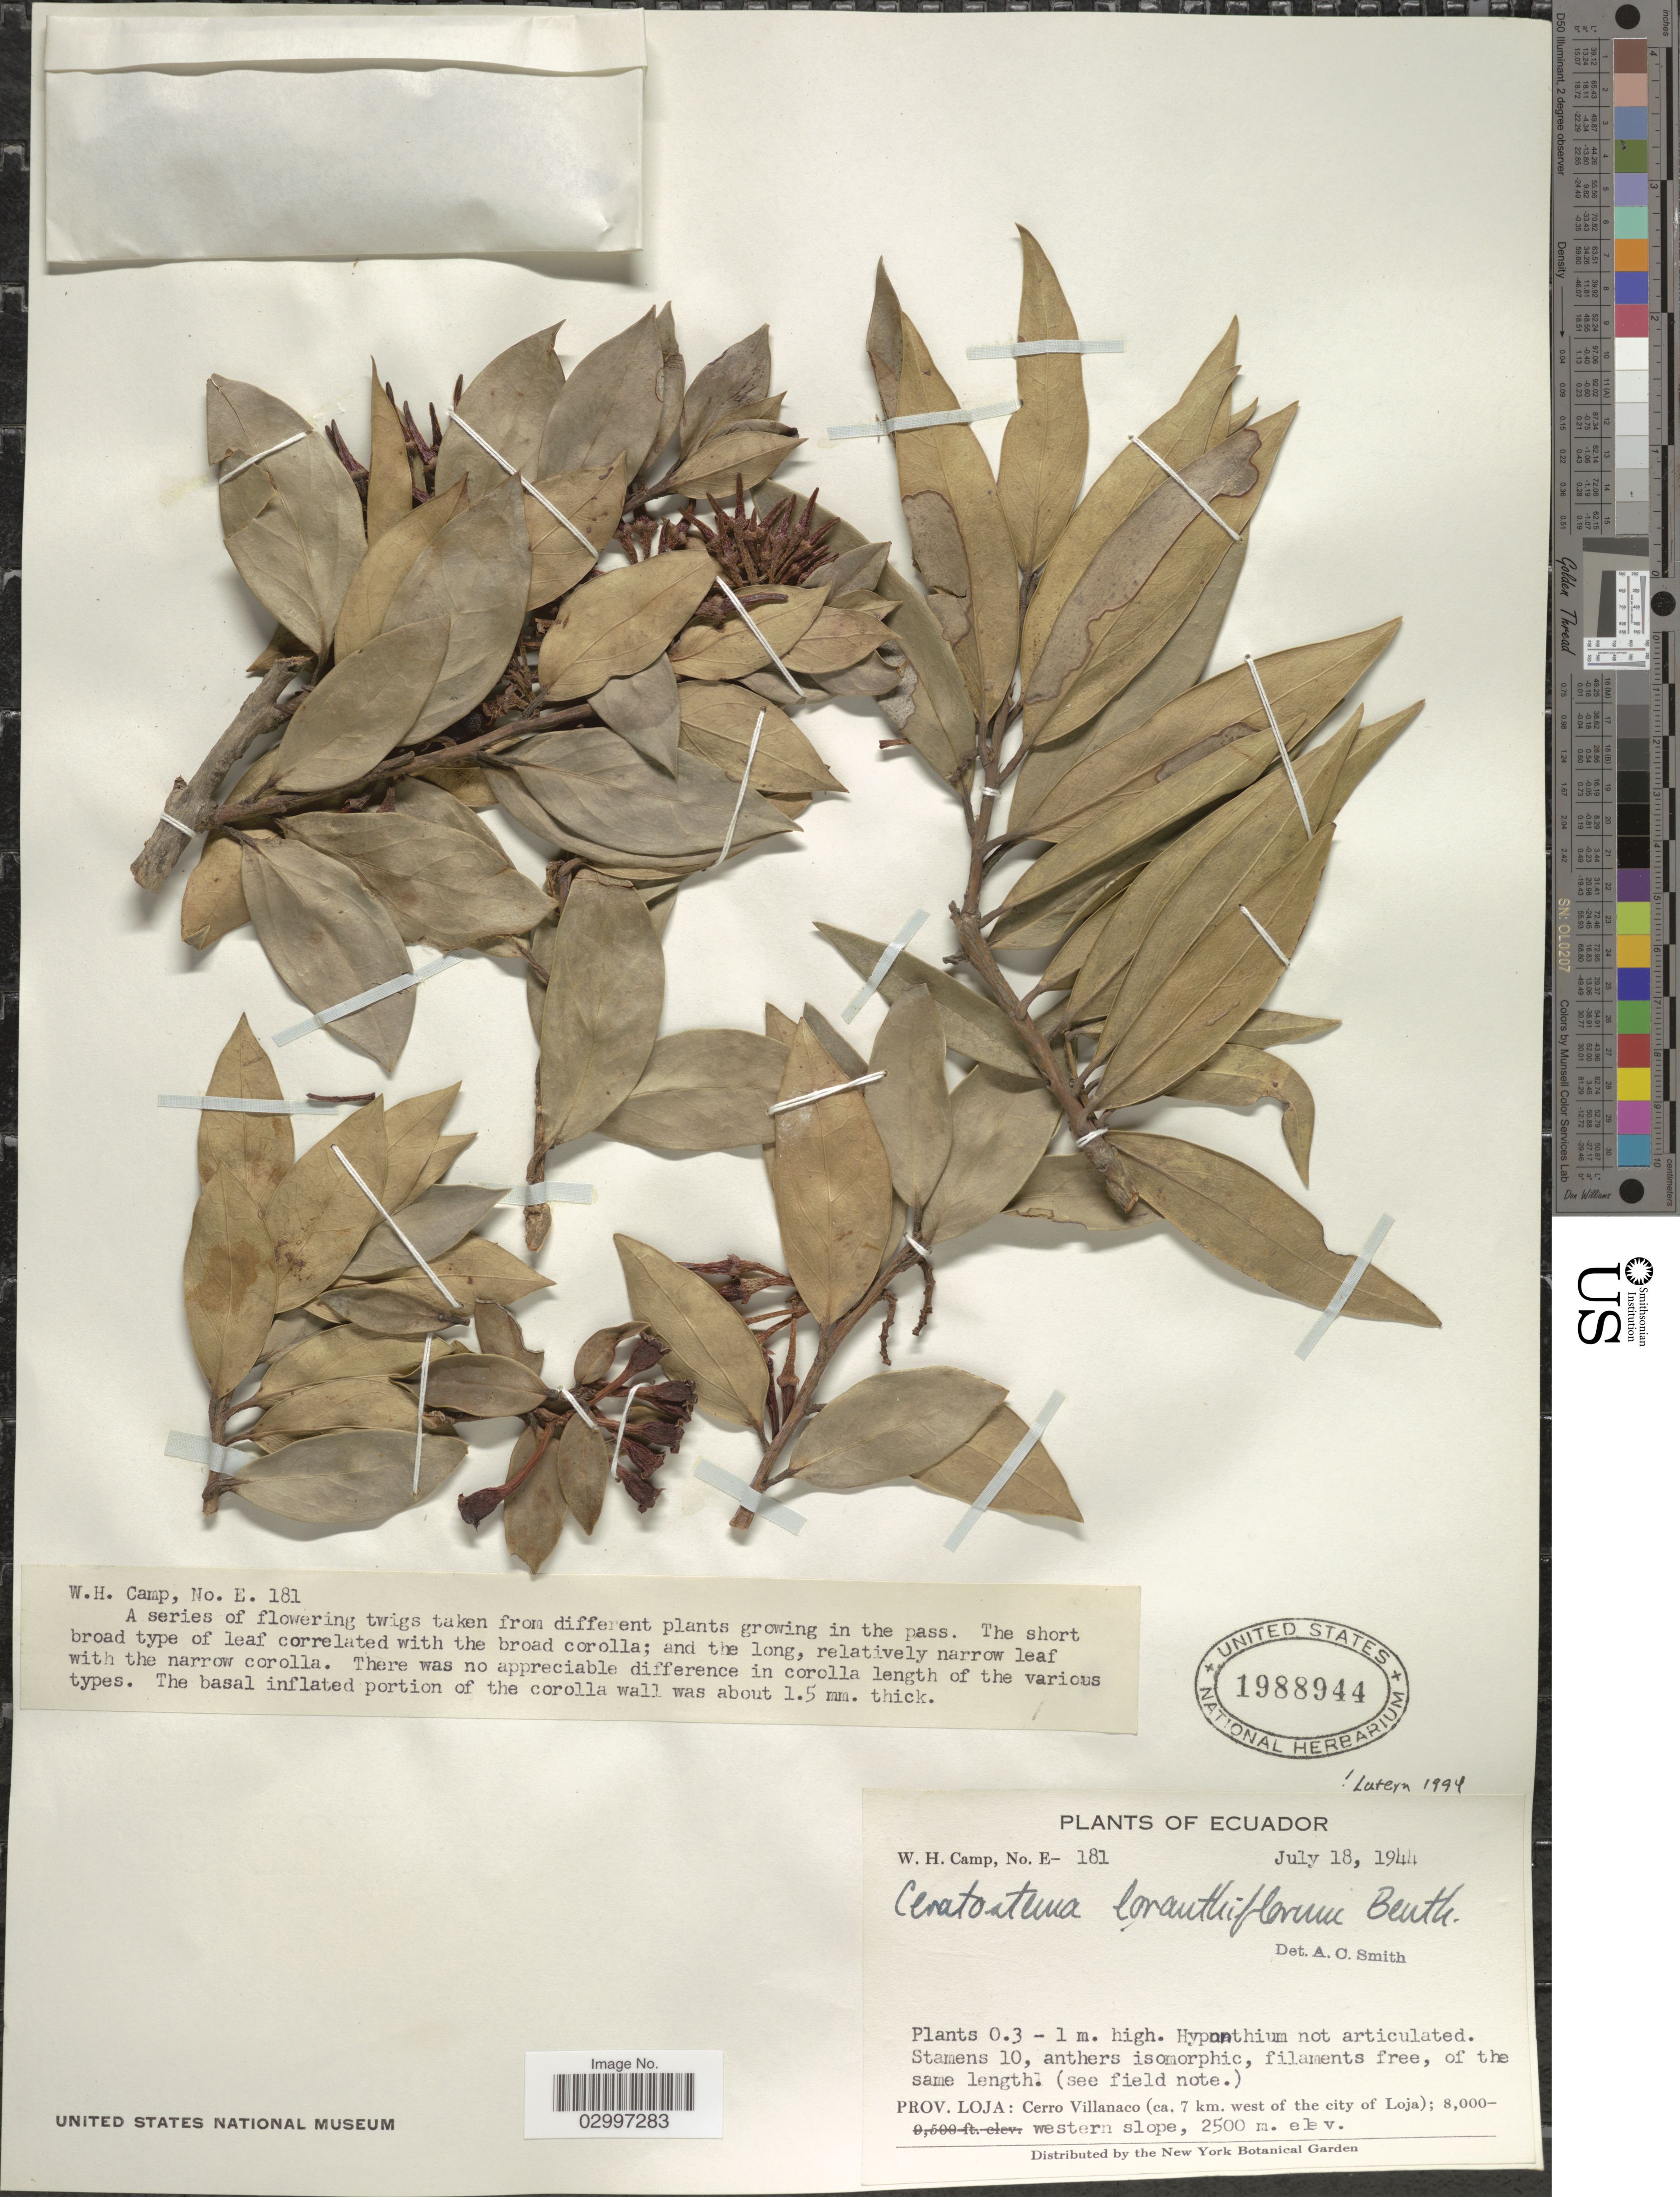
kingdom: Plantae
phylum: Tracheophyta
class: Magnoliopsida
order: Ericales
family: Ericaceae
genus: Ceratostema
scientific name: Ceratostema loranthiflorum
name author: Benth.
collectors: W. H. Camp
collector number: E-181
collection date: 1944-07-18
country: Ecuador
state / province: Loja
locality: Cerro Villanaco (ca. 7 km. west of the city of Loja), western slope.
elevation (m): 2500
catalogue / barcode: US 1988944